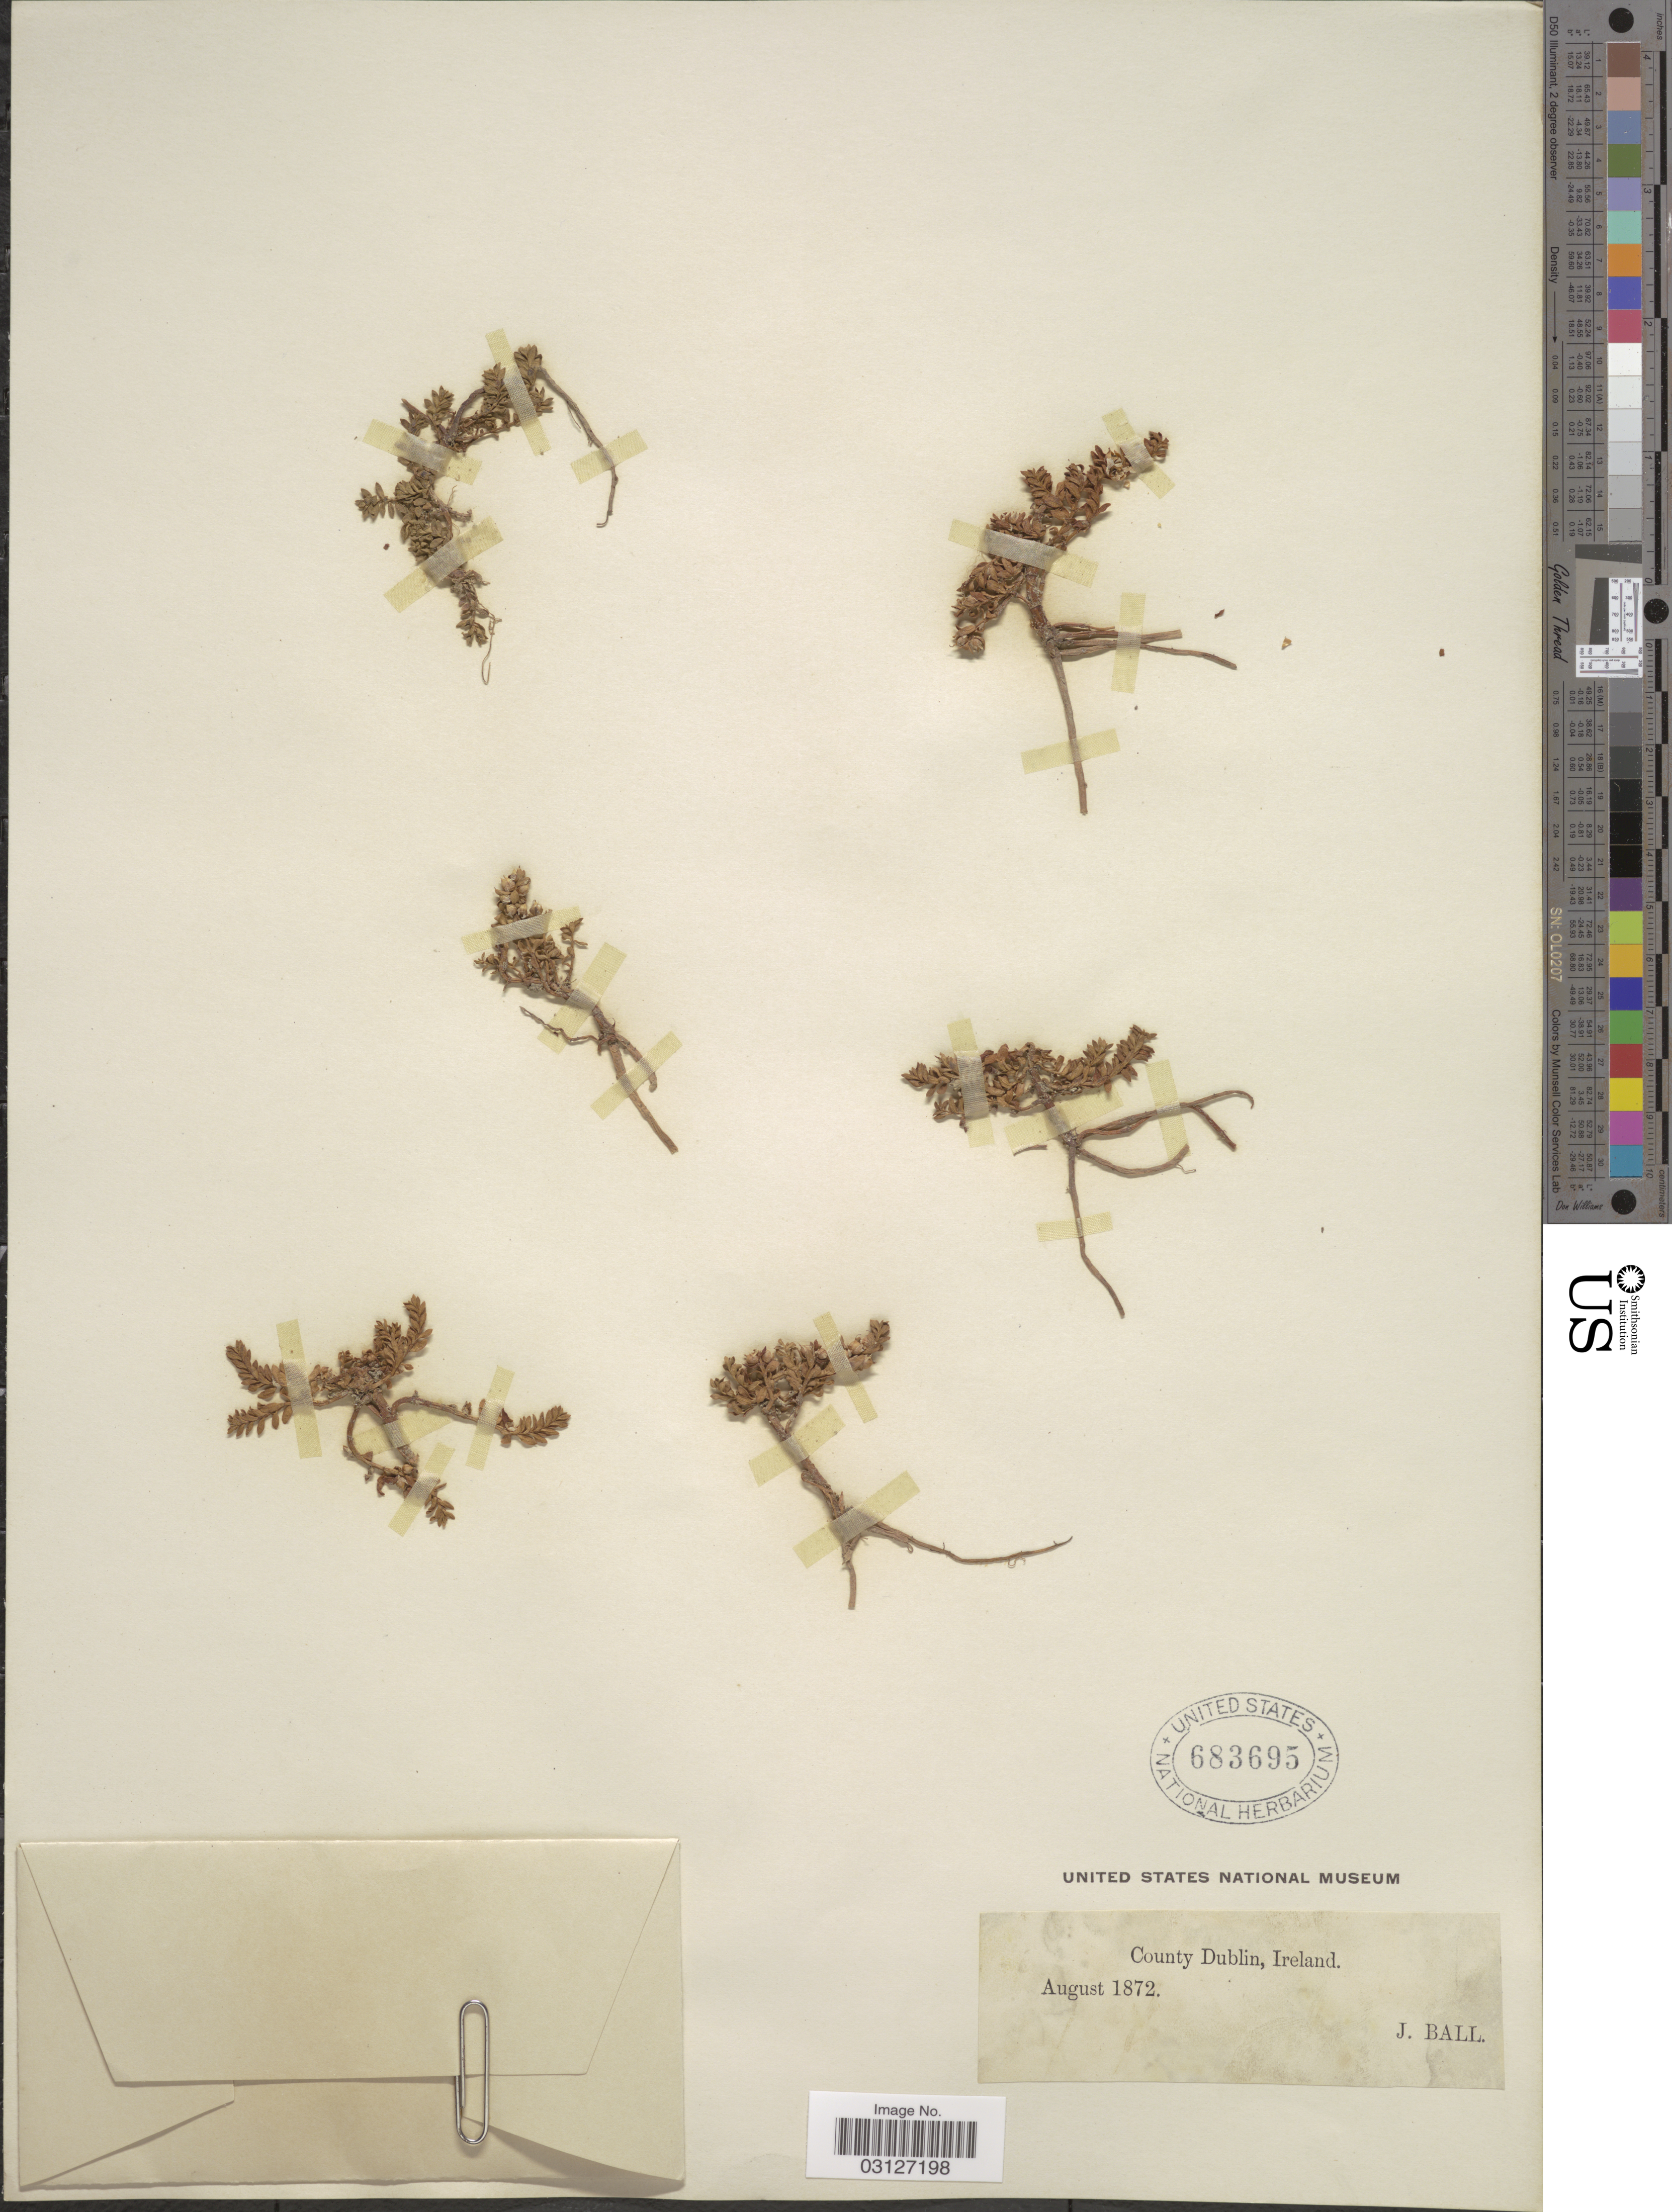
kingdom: Plantae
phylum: Tracheophyta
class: Magnoliopsida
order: Ericales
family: Primulaceae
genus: Glaux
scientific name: Glaux maritima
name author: L.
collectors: J. Ball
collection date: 1872-08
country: Ireland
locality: County Dublin.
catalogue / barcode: US 683695